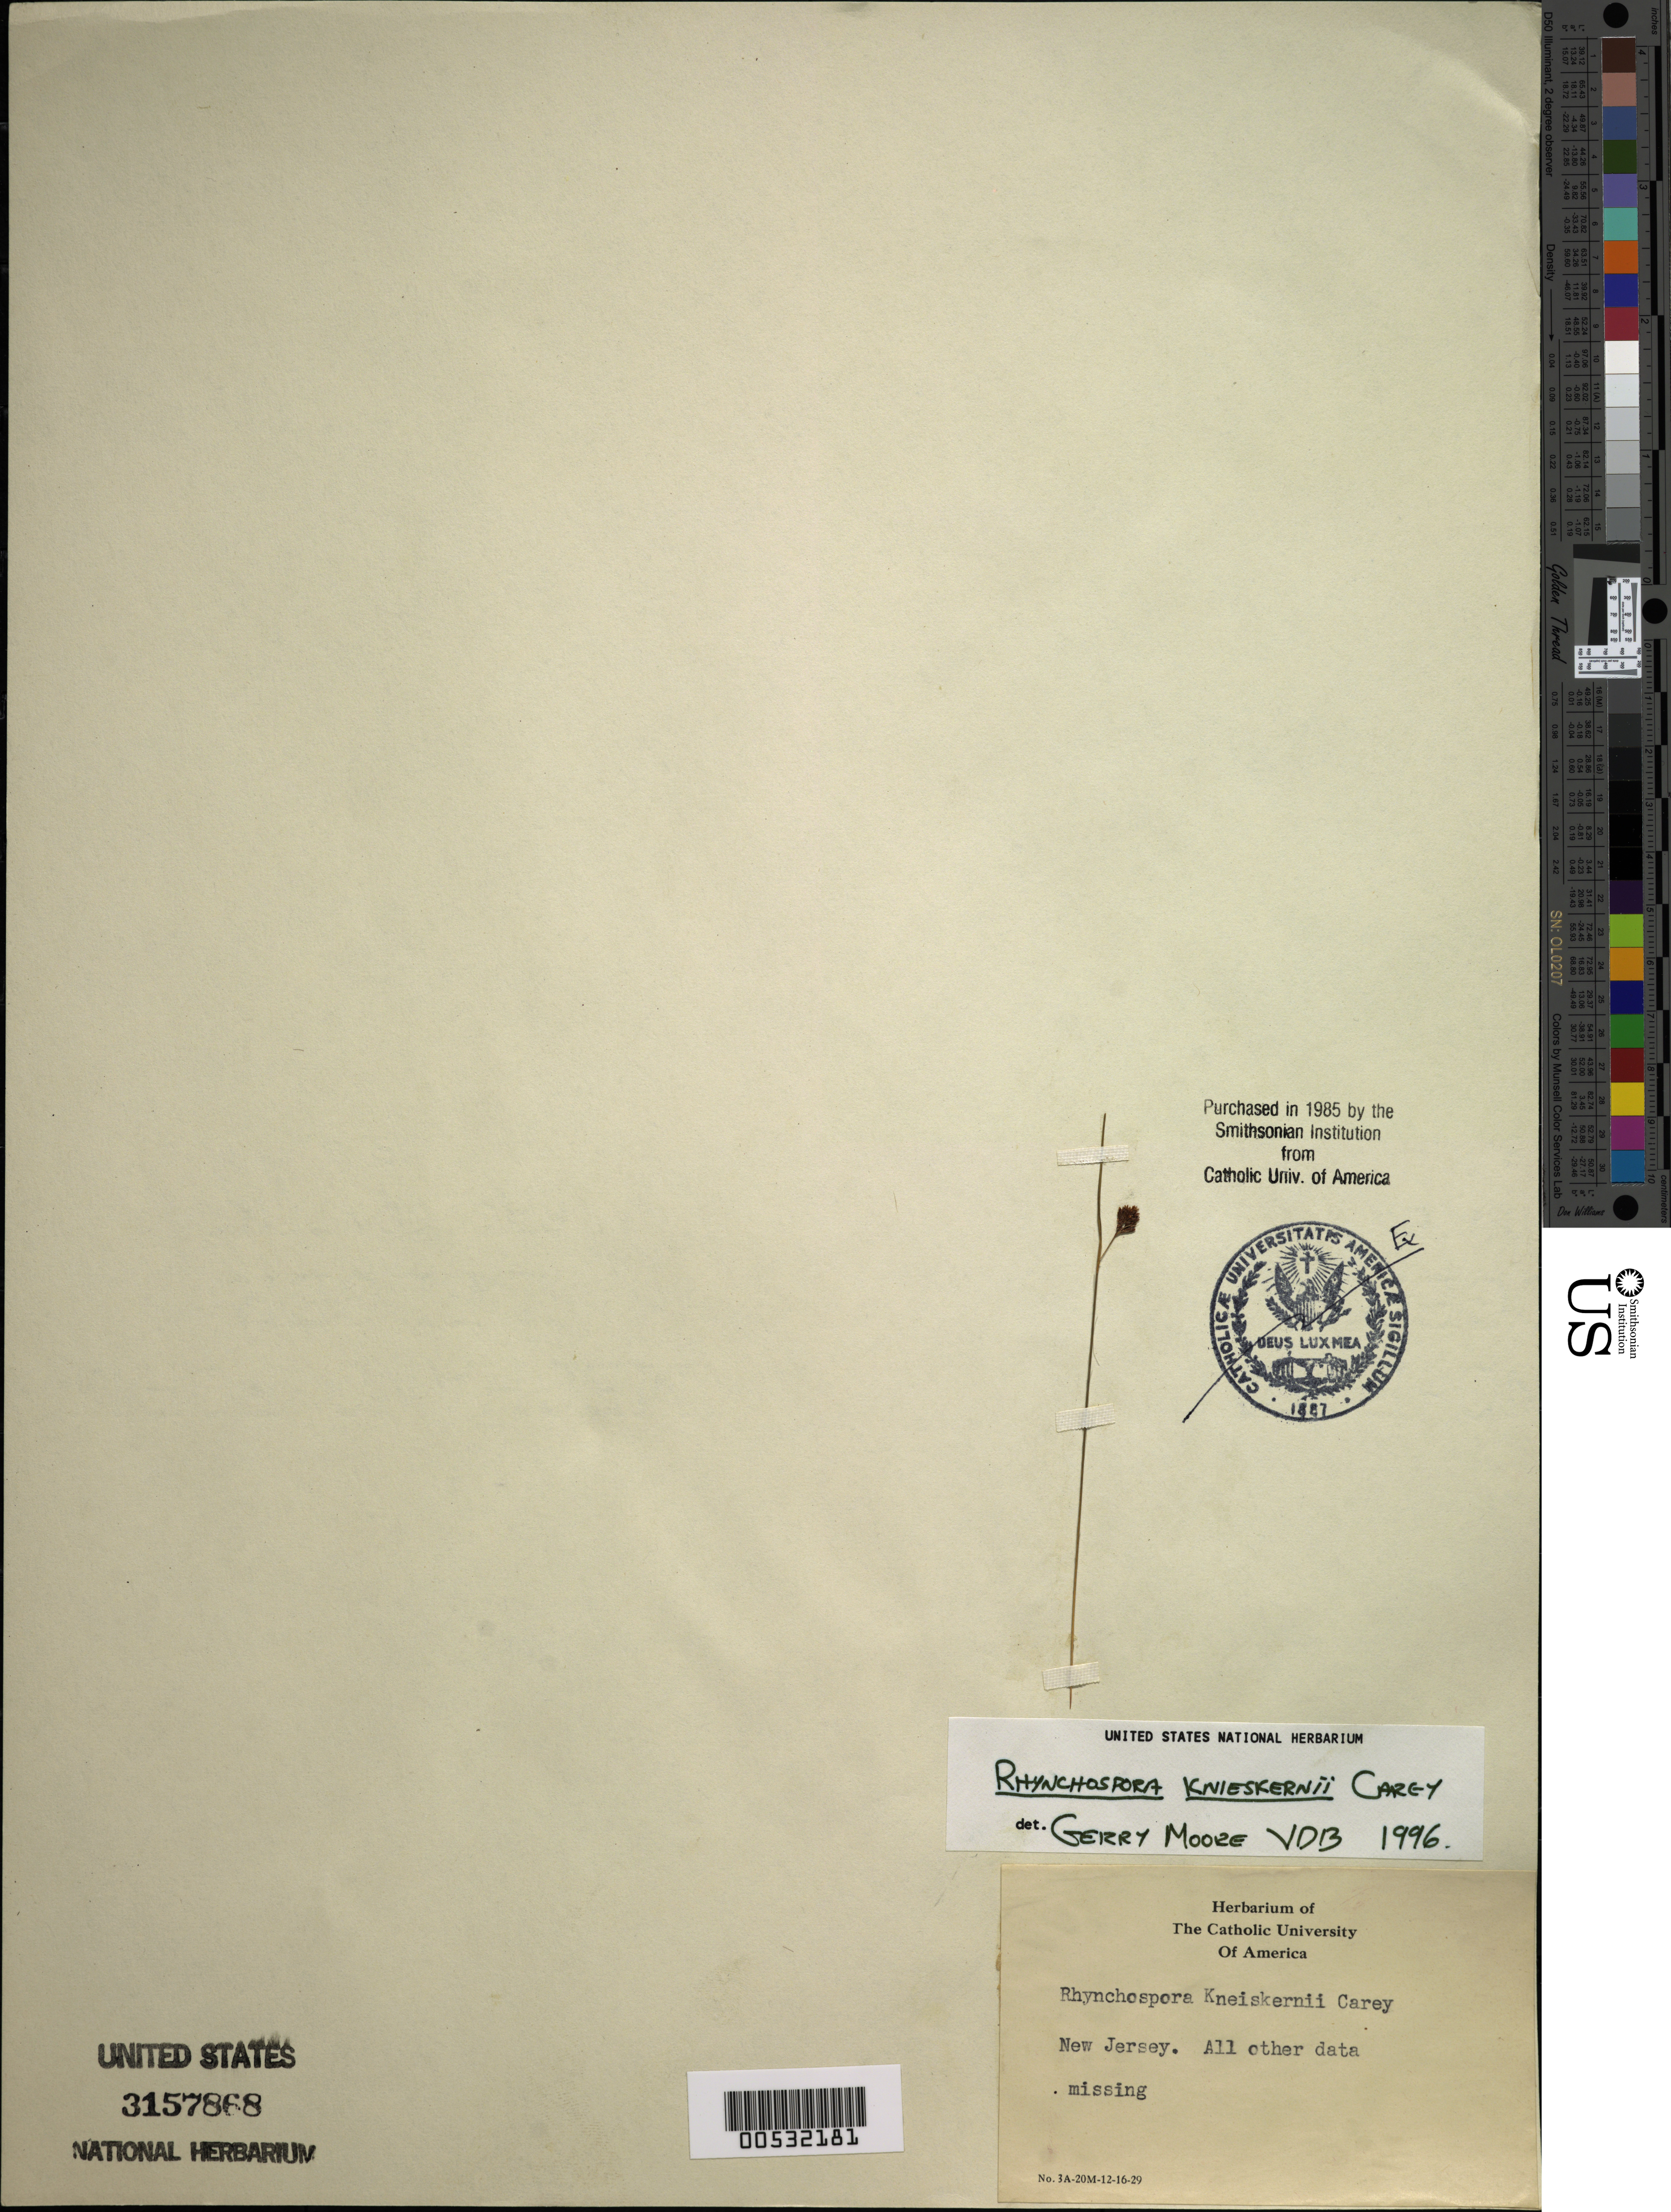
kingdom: Plantae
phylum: Tracheophyta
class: Liliopsida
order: Poales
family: Cyperaceae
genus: Rhynchospora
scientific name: Rhynchospora knieskernii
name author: J. Carey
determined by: Moore, G., (VDB), Vanderbilt University Herbarium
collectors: ex herb. Catholic University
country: United States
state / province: New Jersey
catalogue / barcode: US 3157868